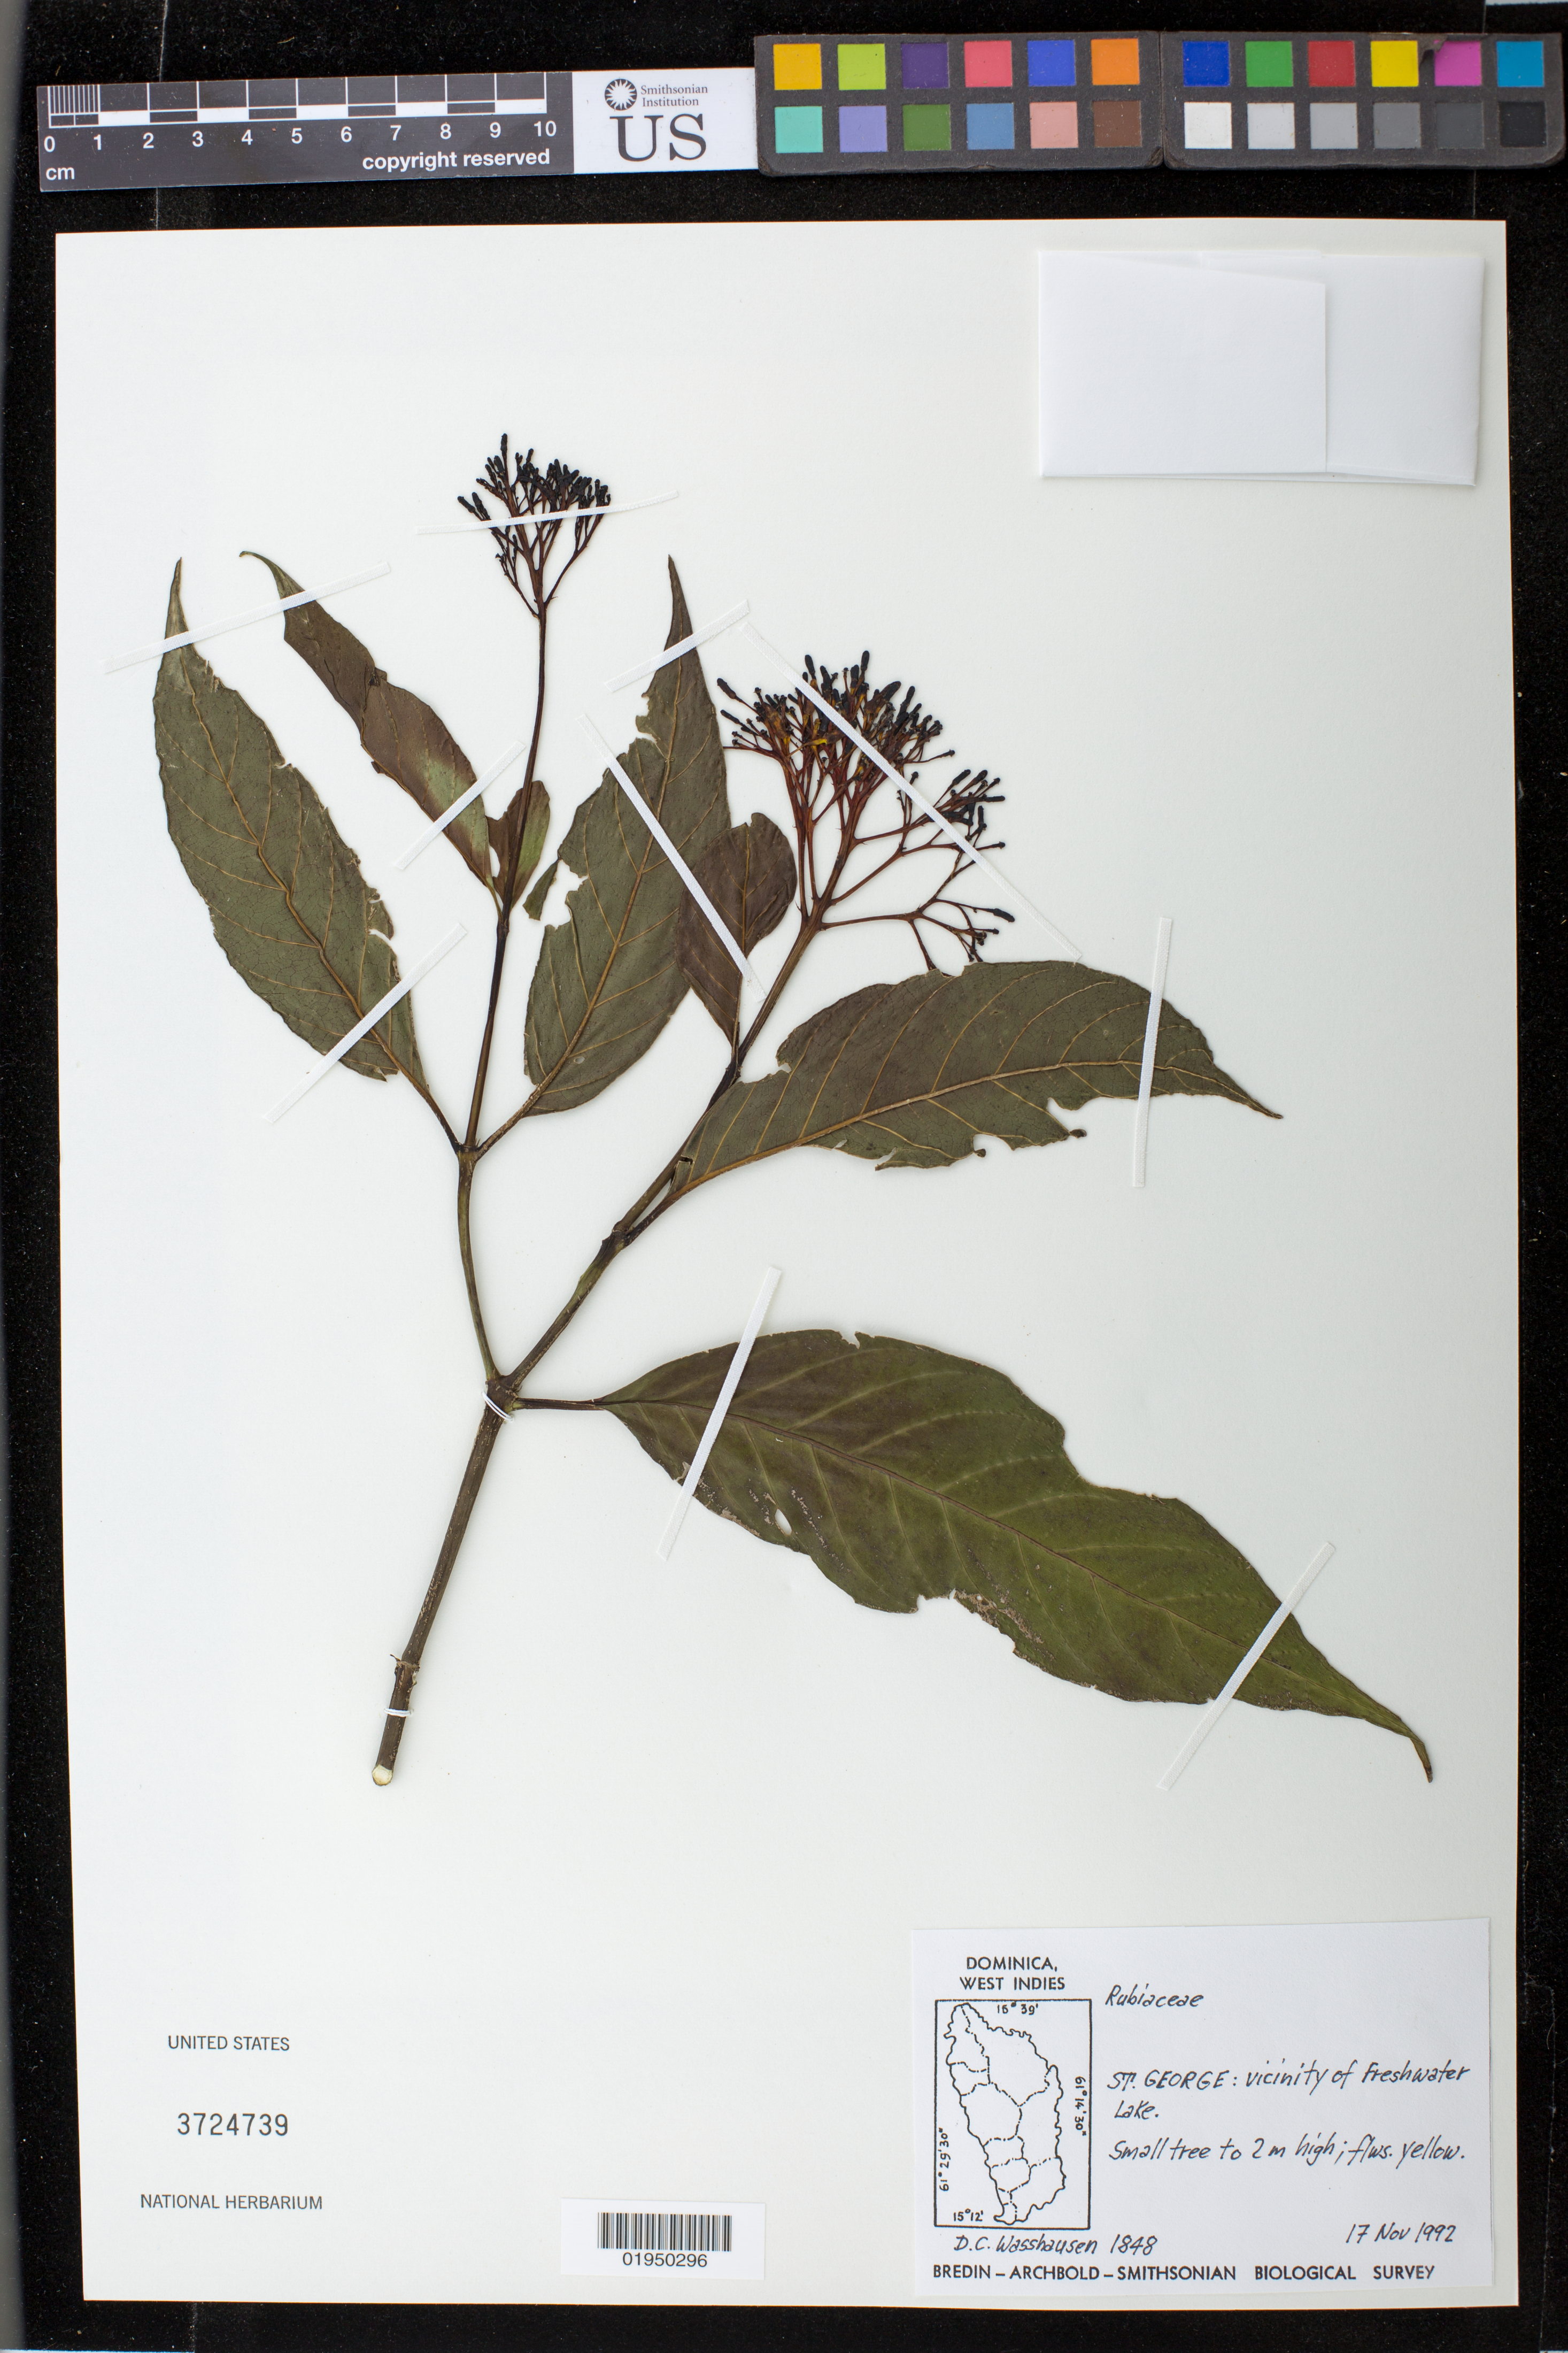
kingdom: Plantae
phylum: Tracheophyta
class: Magnoliopsida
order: Gentianales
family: Rubiaceae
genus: Palicourea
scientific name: Palicourea crocea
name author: (Sw.) Schult.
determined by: Strong, Mark T., (BOT), Smithsonian Institution - National Museum of Natural History (UNITED STATES)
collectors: D. C. Wasshausen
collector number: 1848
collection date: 1992-11-17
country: Dominica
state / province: St. George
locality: vicinity of Freshwater Lake.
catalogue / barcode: US 3724739